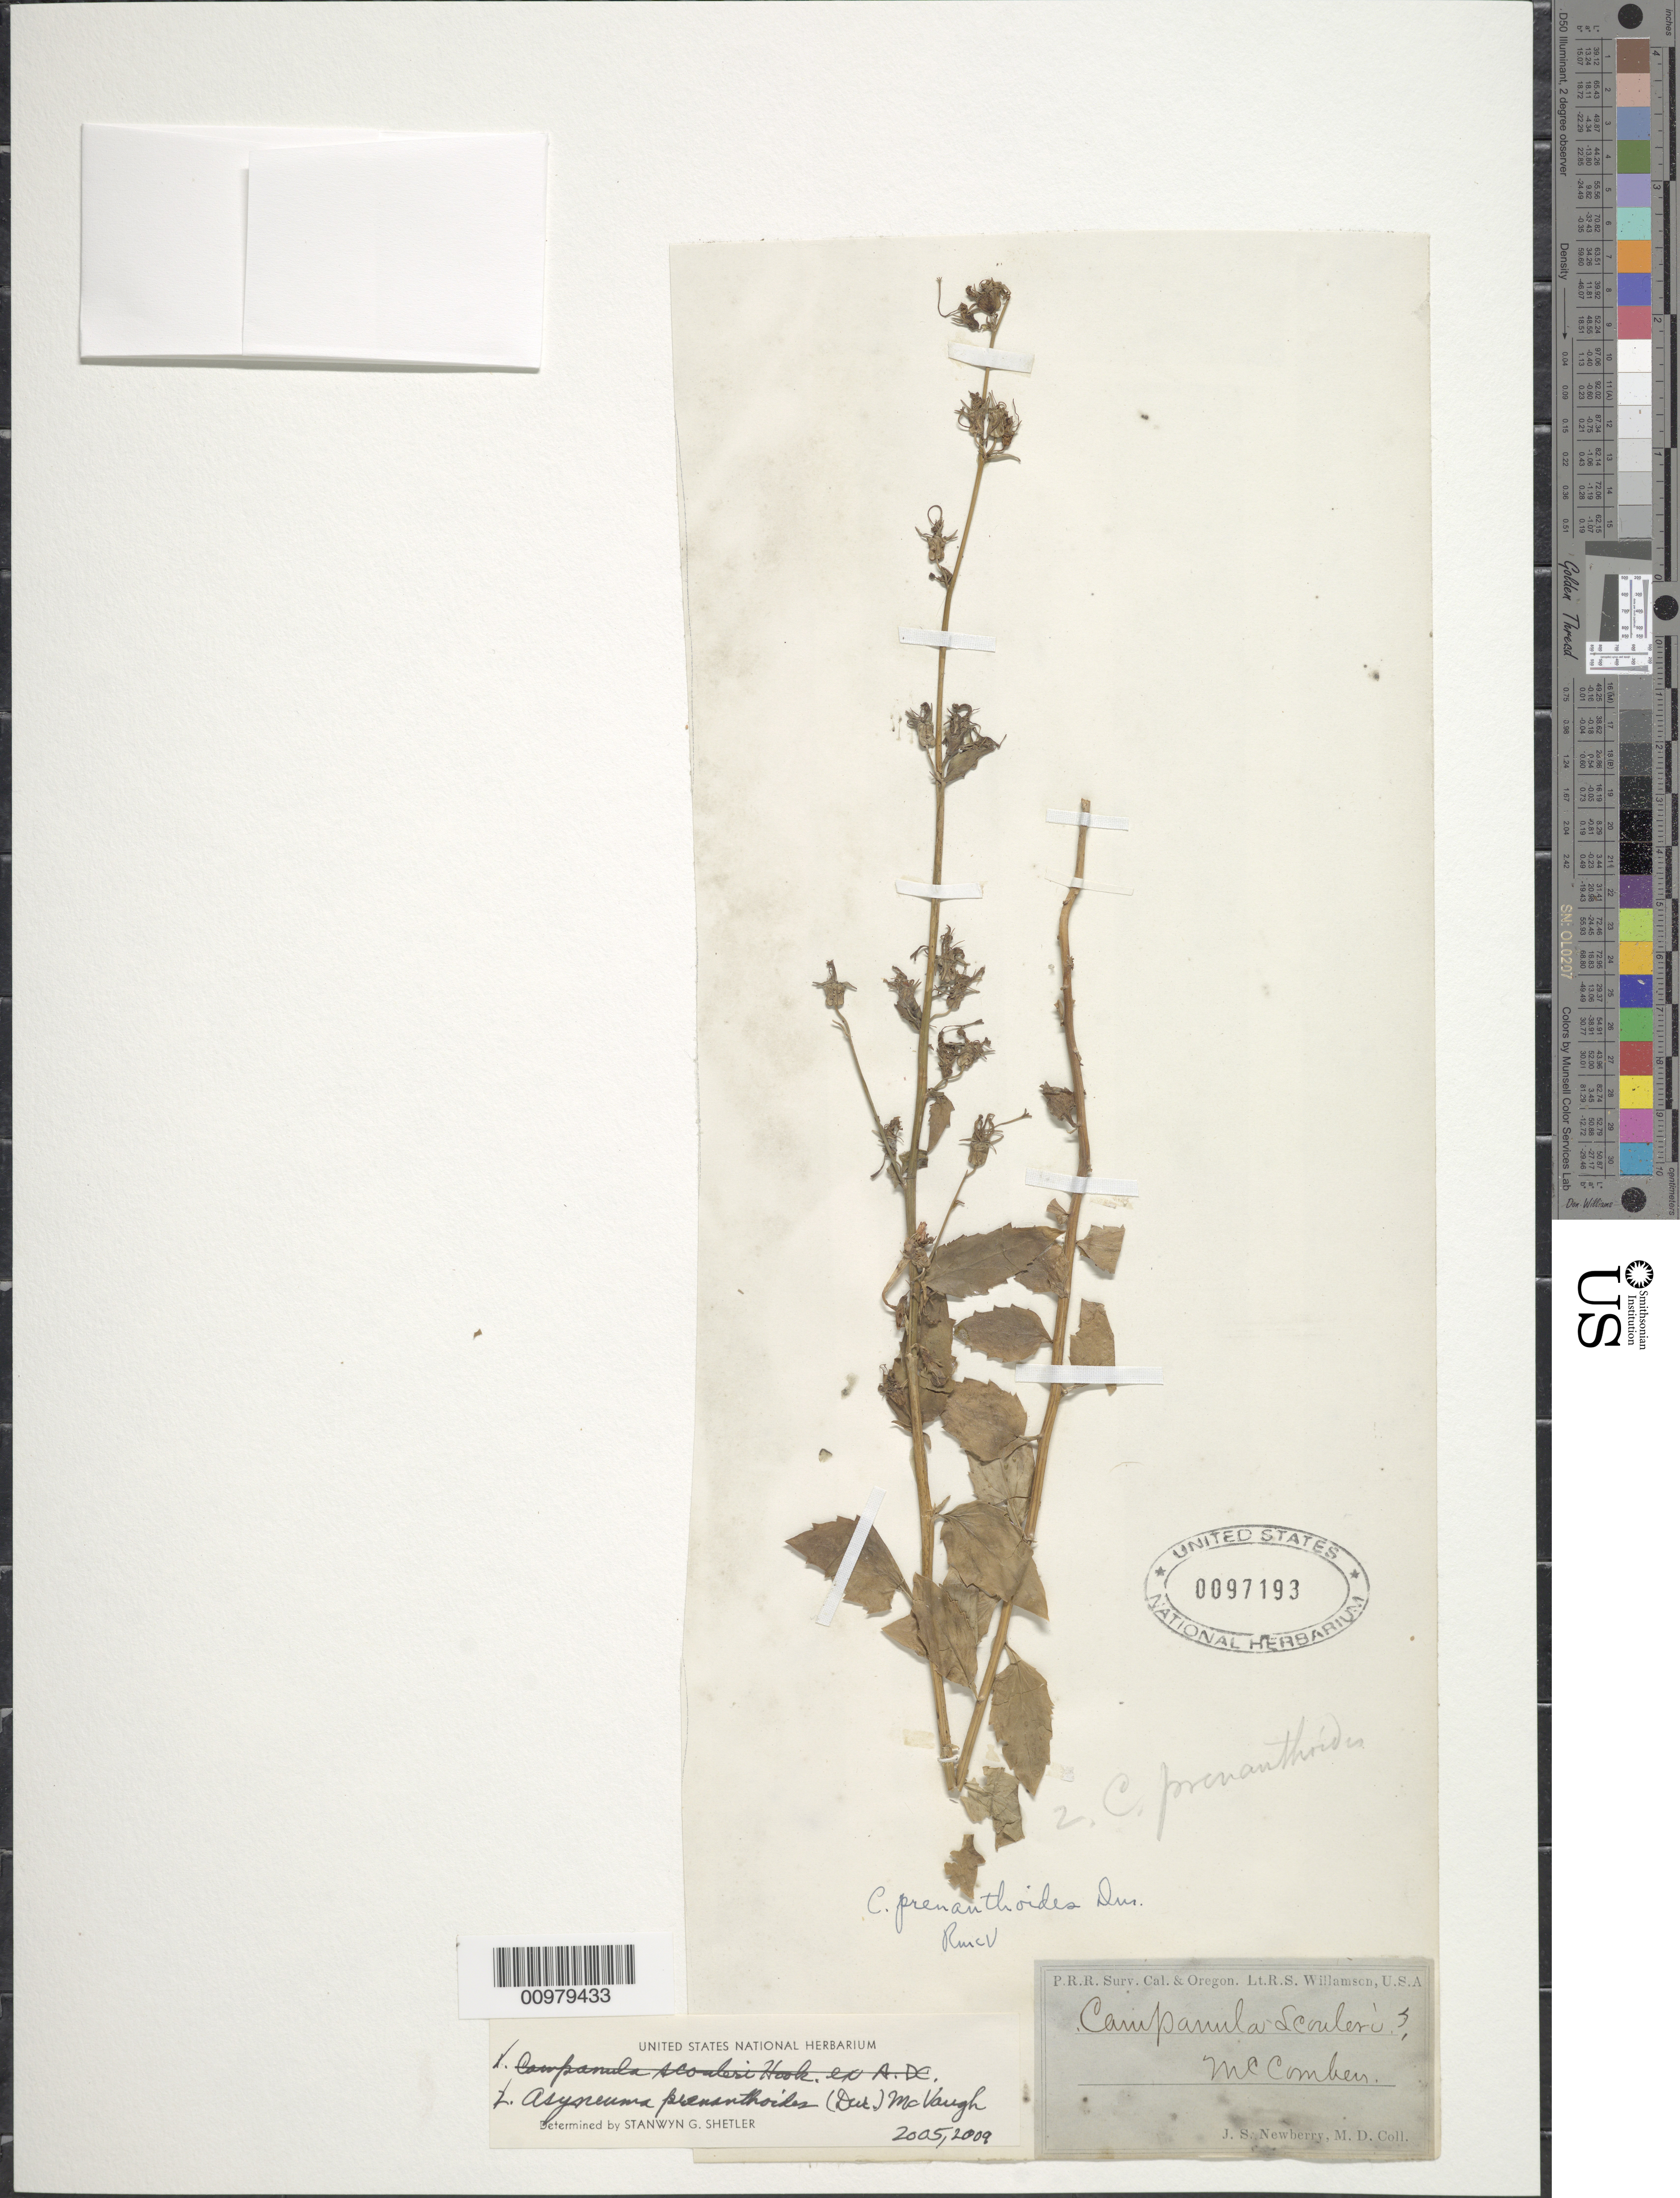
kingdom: Plantae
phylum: Tracheophyta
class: Magnoliopsida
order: Asterales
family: Campanulaceae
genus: Asyneuma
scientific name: Asyneuma prenanthoides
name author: (Durieu) McVaugh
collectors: J. S. Newberry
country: United States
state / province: California / Oregon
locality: Pacific Railroad Survey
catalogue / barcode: US 97193